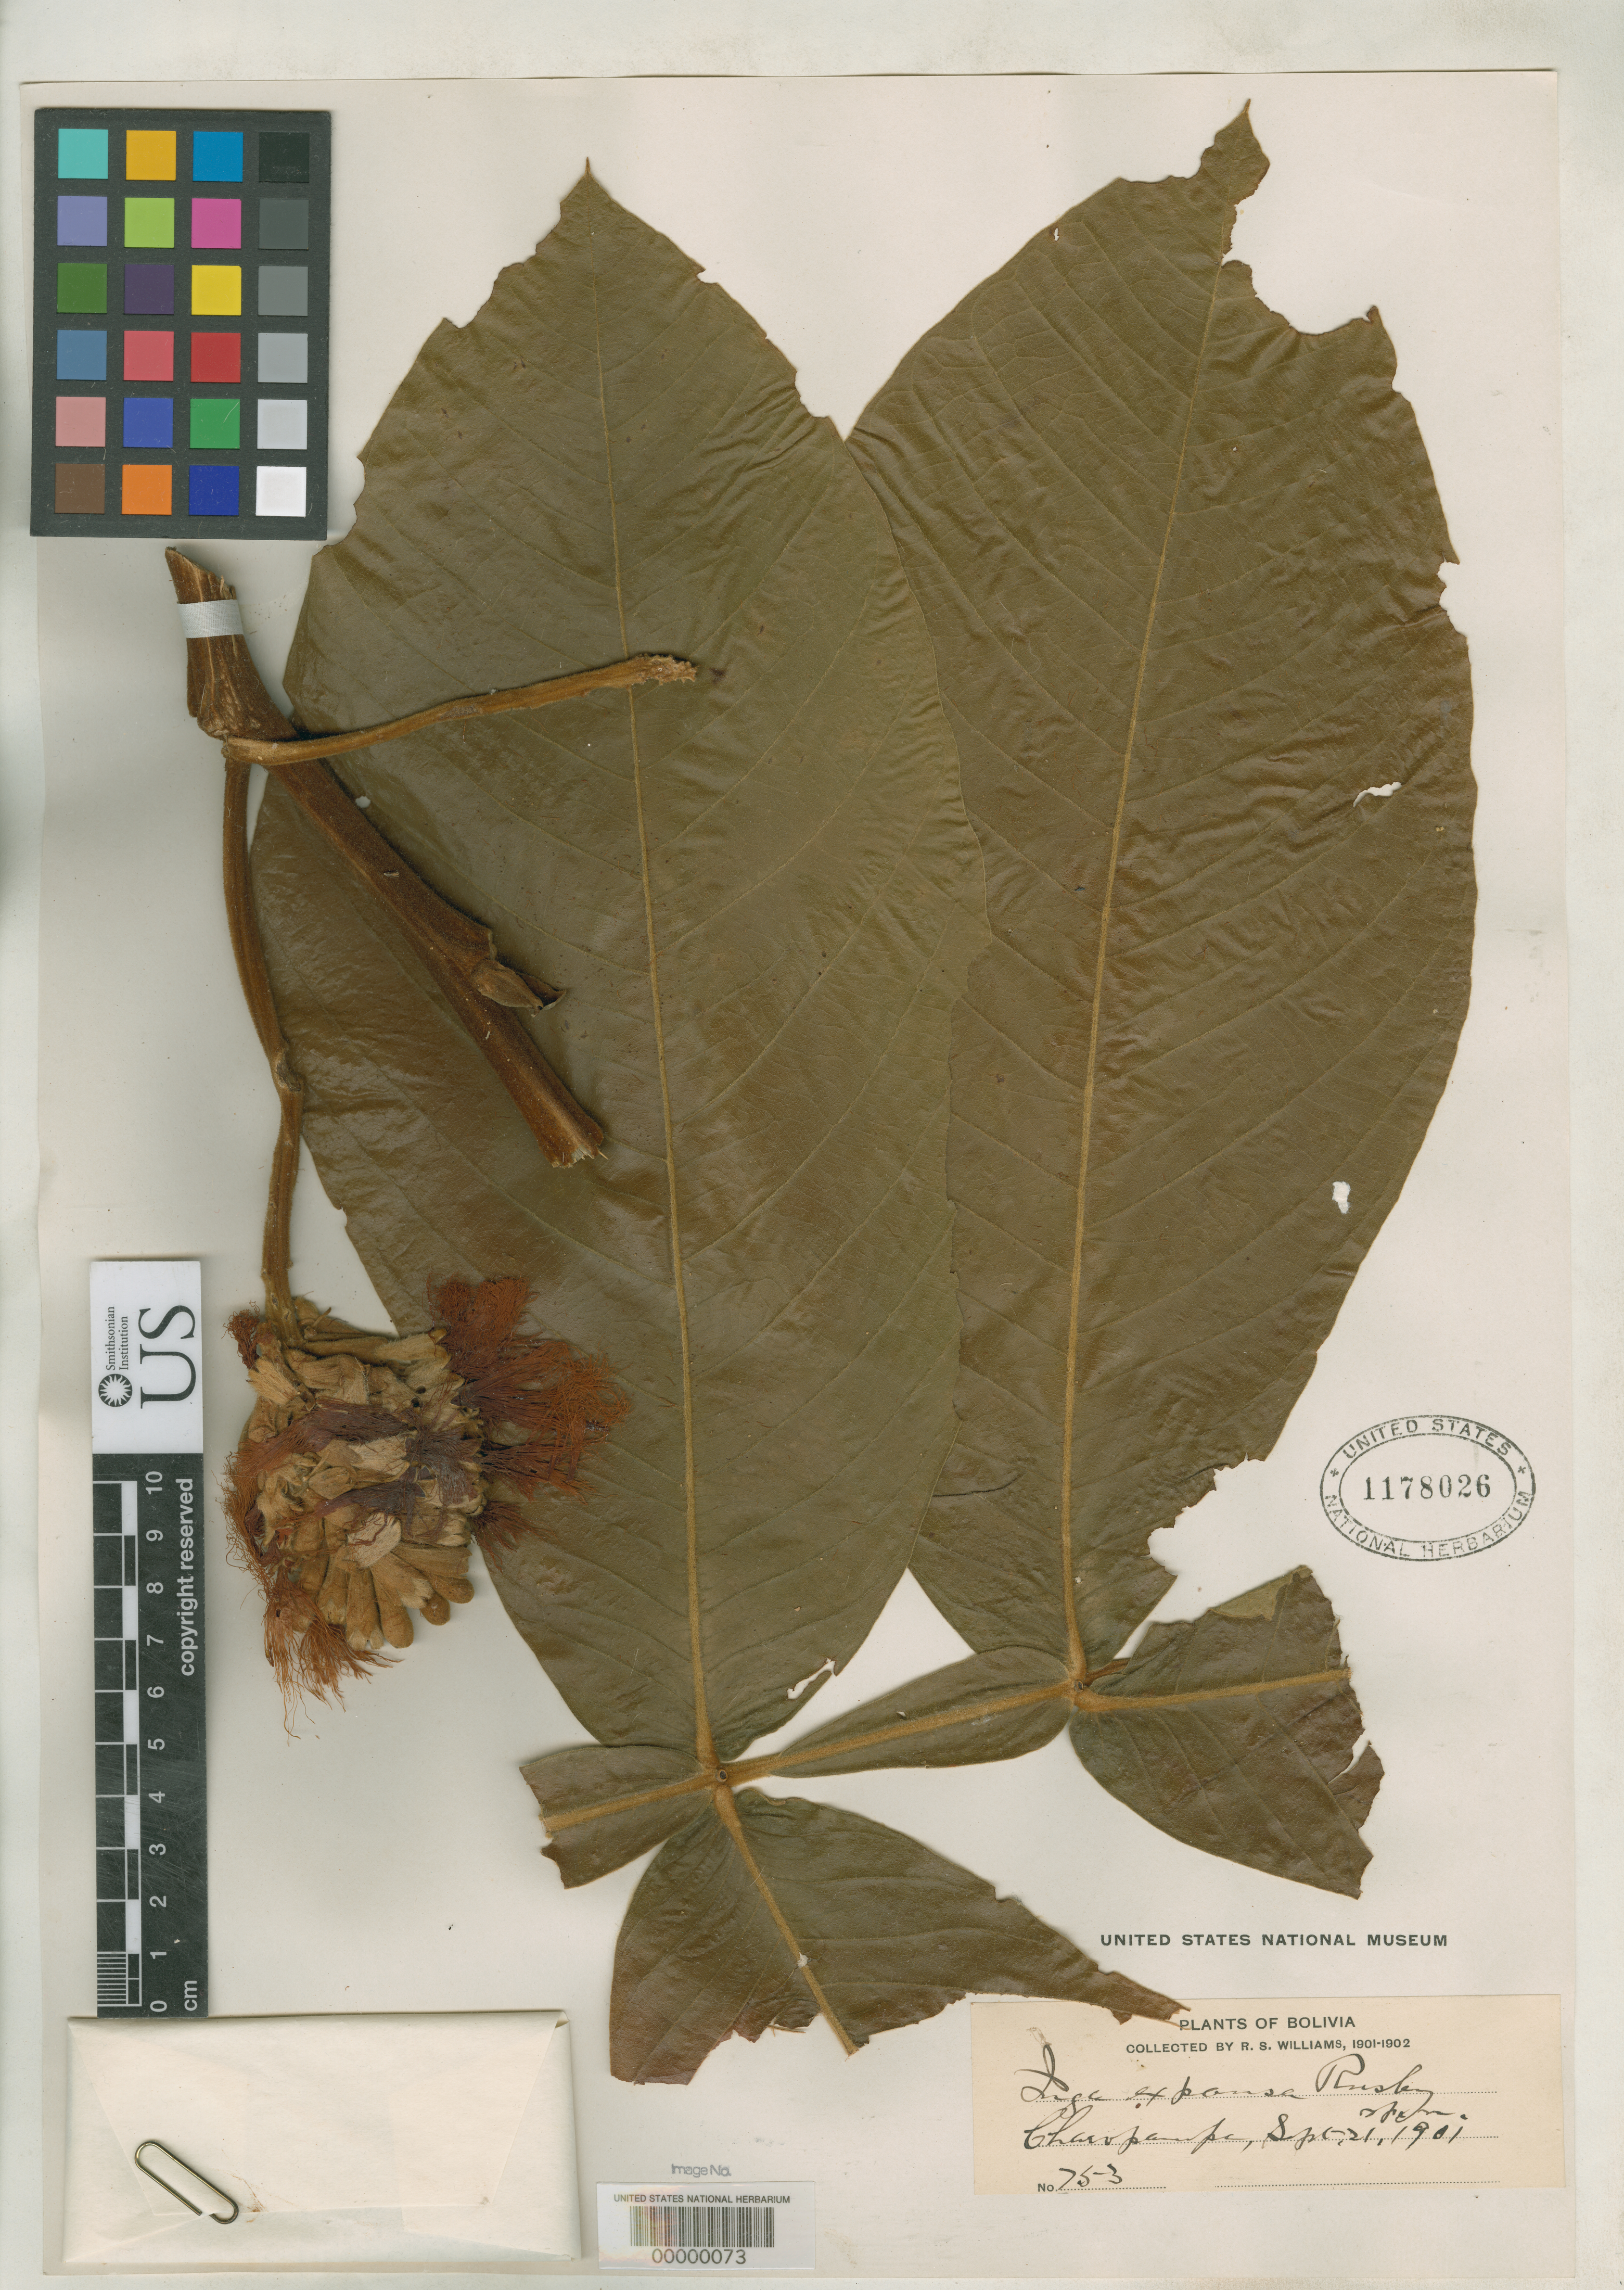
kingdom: Plantae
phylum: Tracheophyta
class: Magnoliopsida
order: Fabales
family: Fabaceae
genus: Inga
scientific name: Inga expansa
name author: Rusby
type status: Isotype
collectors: R. S. Williams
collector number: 753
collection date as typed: Sep. 20, 1901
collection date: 1901-09-20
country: Bolivia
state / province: La Páz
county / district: Larecaja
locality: Charopampa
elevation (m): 488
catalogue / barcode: US 1178026